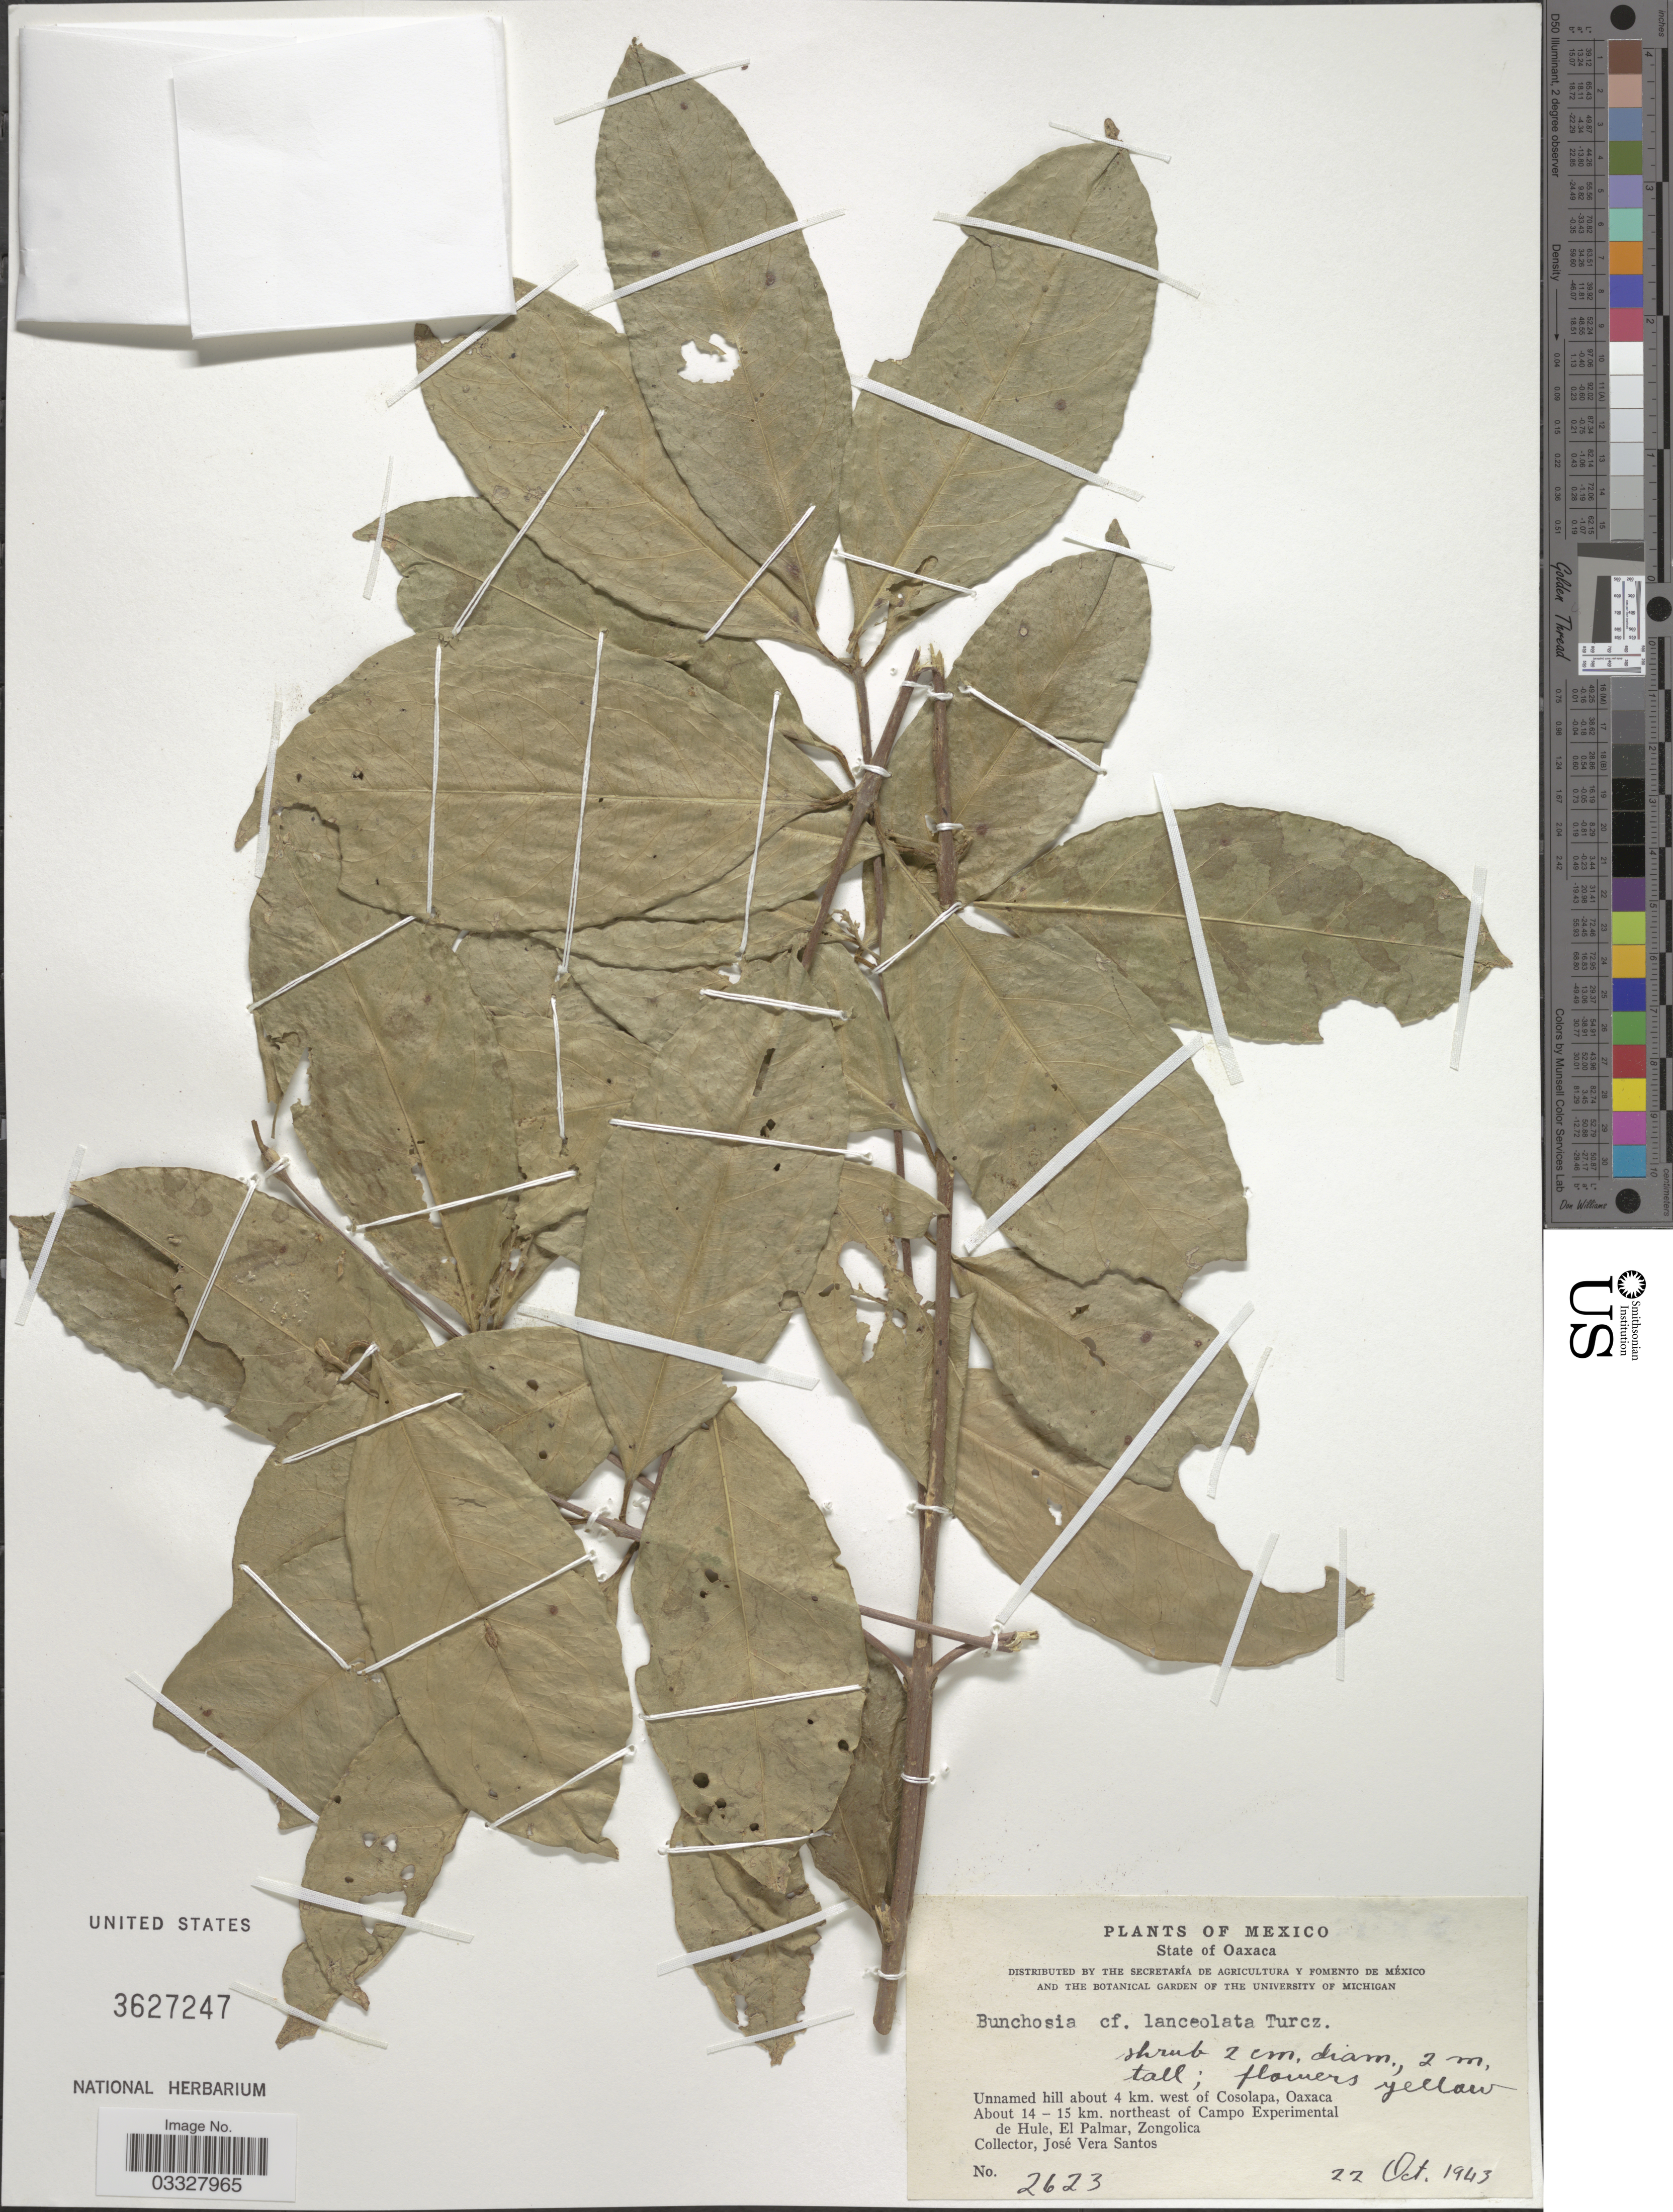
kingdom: Plantae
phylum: Tracheophyta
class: Magnoliopsida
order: Malpighiales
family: Malpighiaceae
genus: Bunchosia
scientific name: Bunchosia lindeniana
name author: A. Juss.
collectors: J. V. Santos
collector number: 2623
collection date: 1943-10-22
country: Mexico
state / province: Oaxaca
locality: Unnamed hill about 4 km. west of Cosolapa. About 14-15 km. northeast of Campo Experimental de Hule, El Palmar, Zongolica.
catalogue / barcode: US 3627247